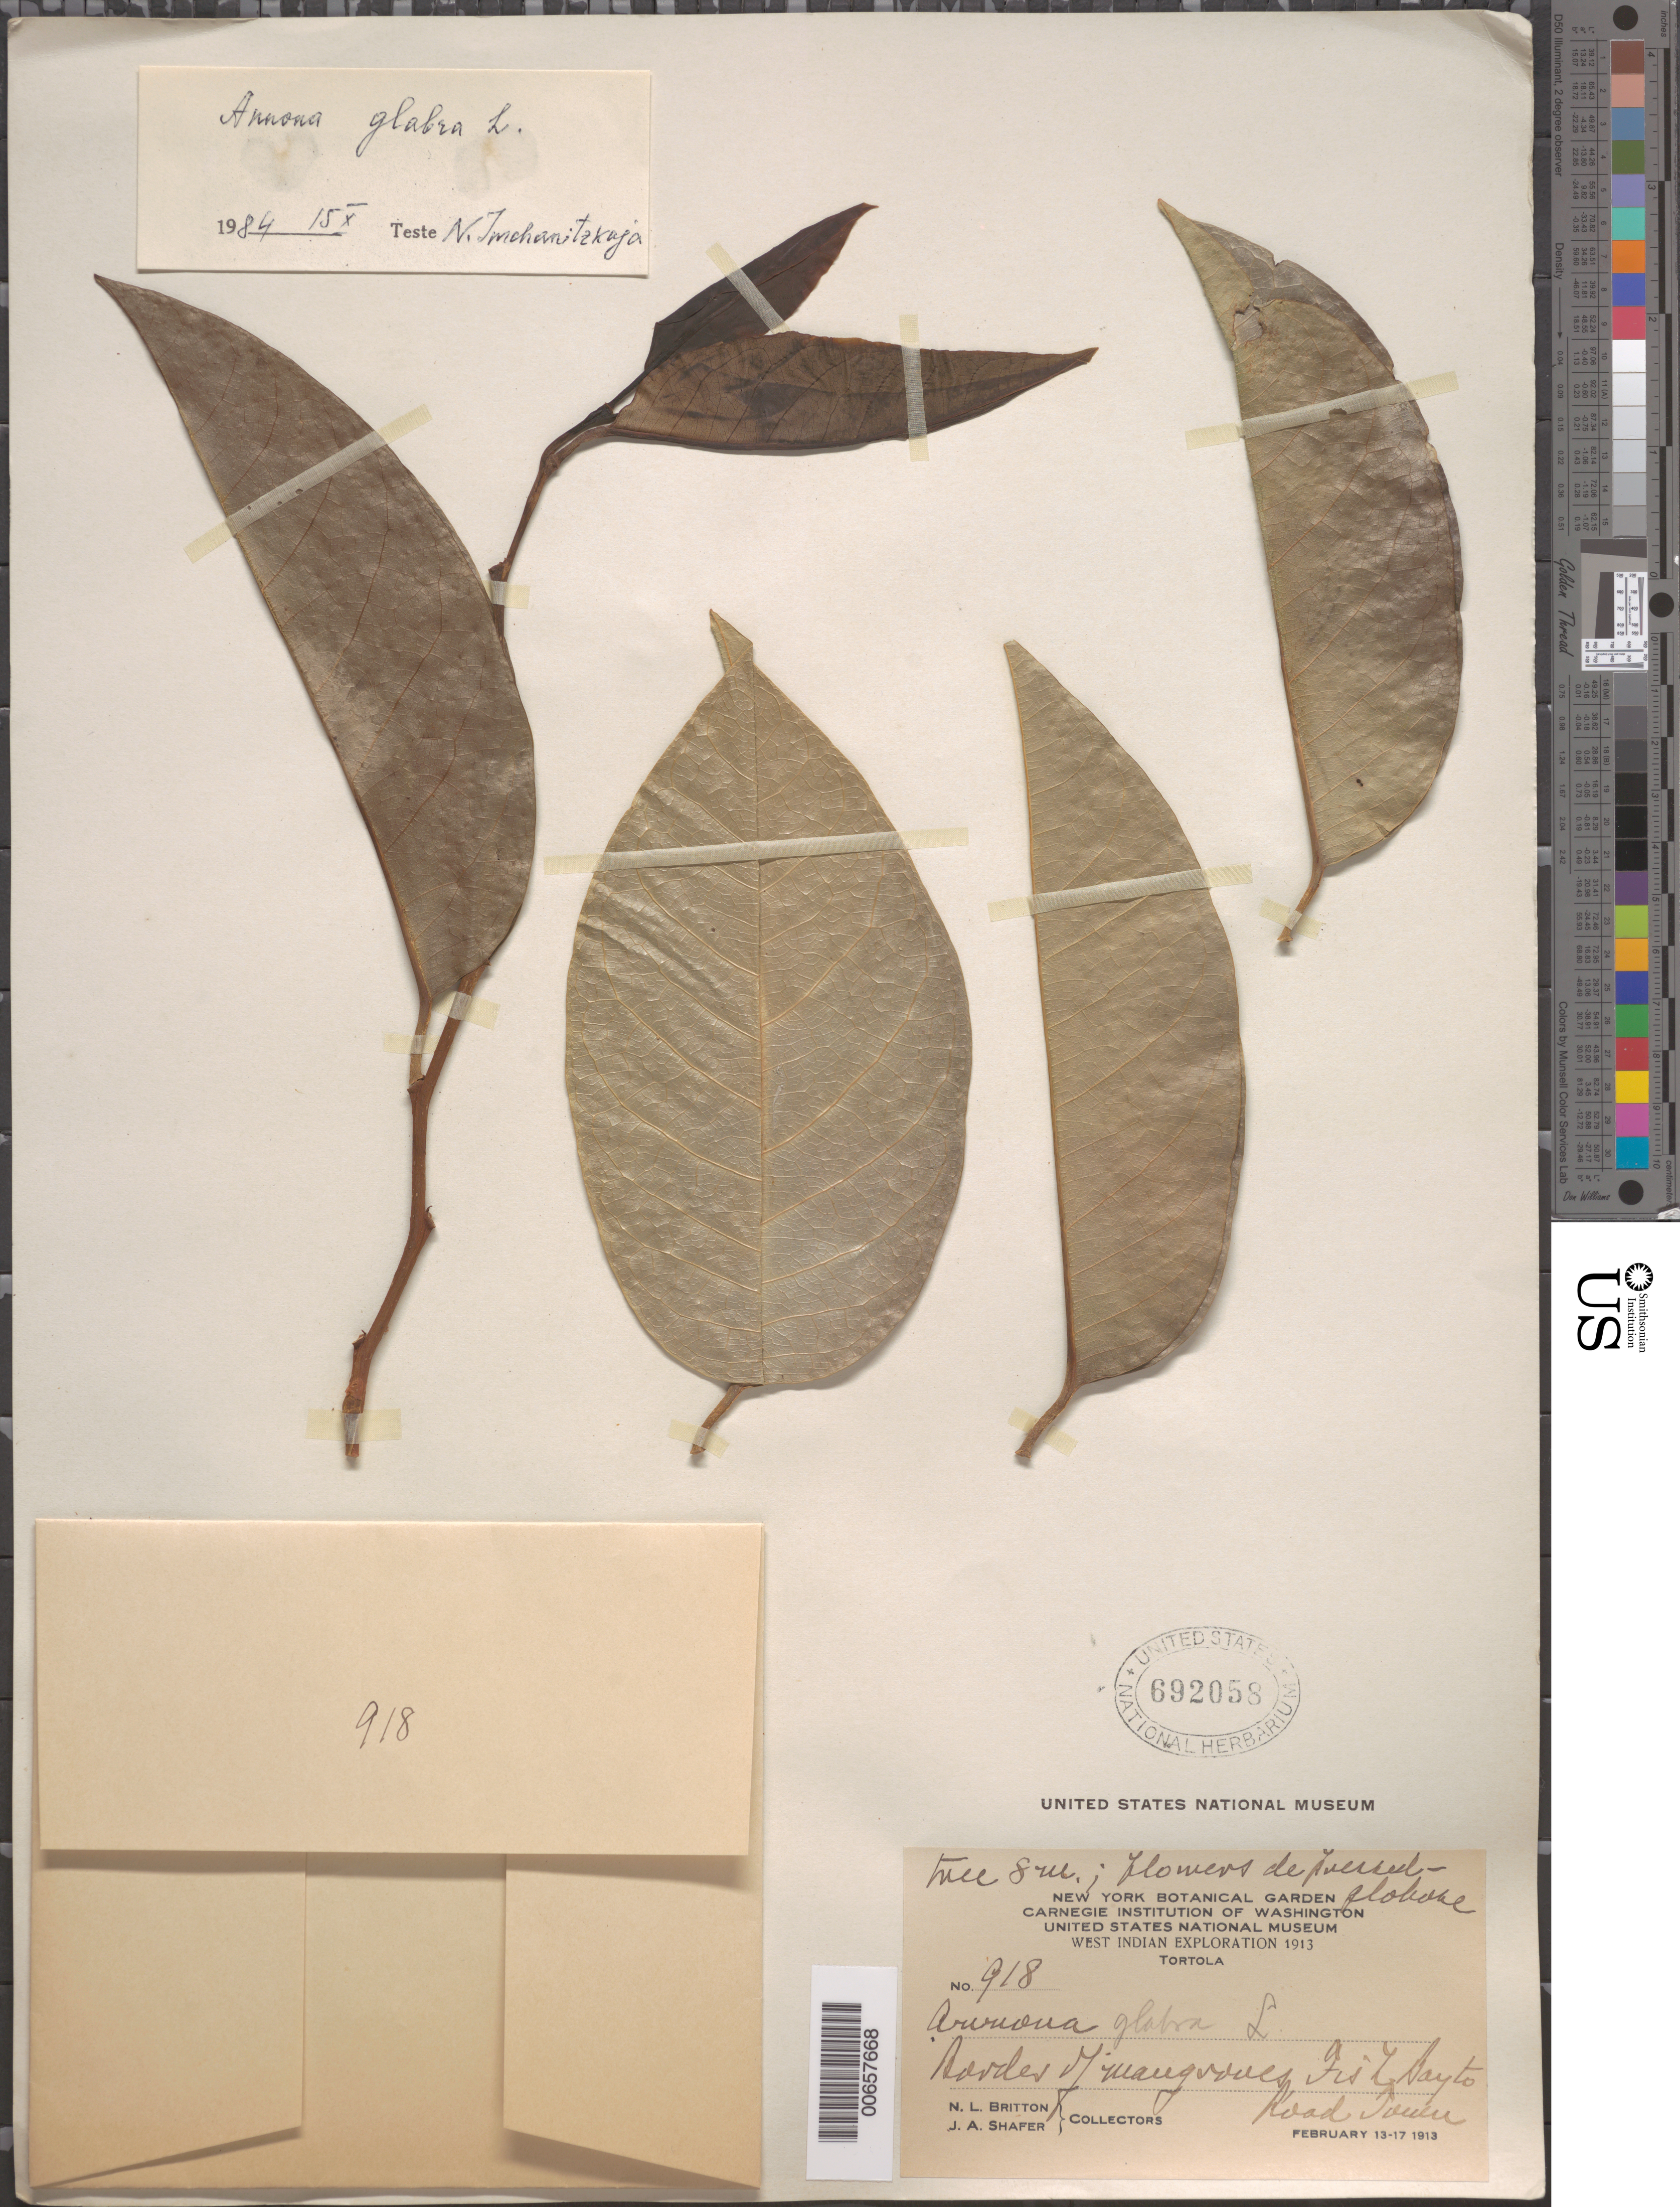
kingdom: Plantae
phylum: Tracheophyta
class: Magnoliopsida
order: Magnoliales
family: Annonaceae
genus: Annona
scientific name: Annona glabra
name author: L.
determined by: McChanitzkaja, N.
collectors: N. Britton & J. A. Shafer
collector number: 918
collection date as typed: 13 Feb 1913 to 17 Feb 1913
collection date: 1913-02-13/1913-02-17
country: British Virgin Islands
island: Tortola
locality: Fish Bay to Road Town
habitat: Border of mangroves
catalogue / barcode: US 692058